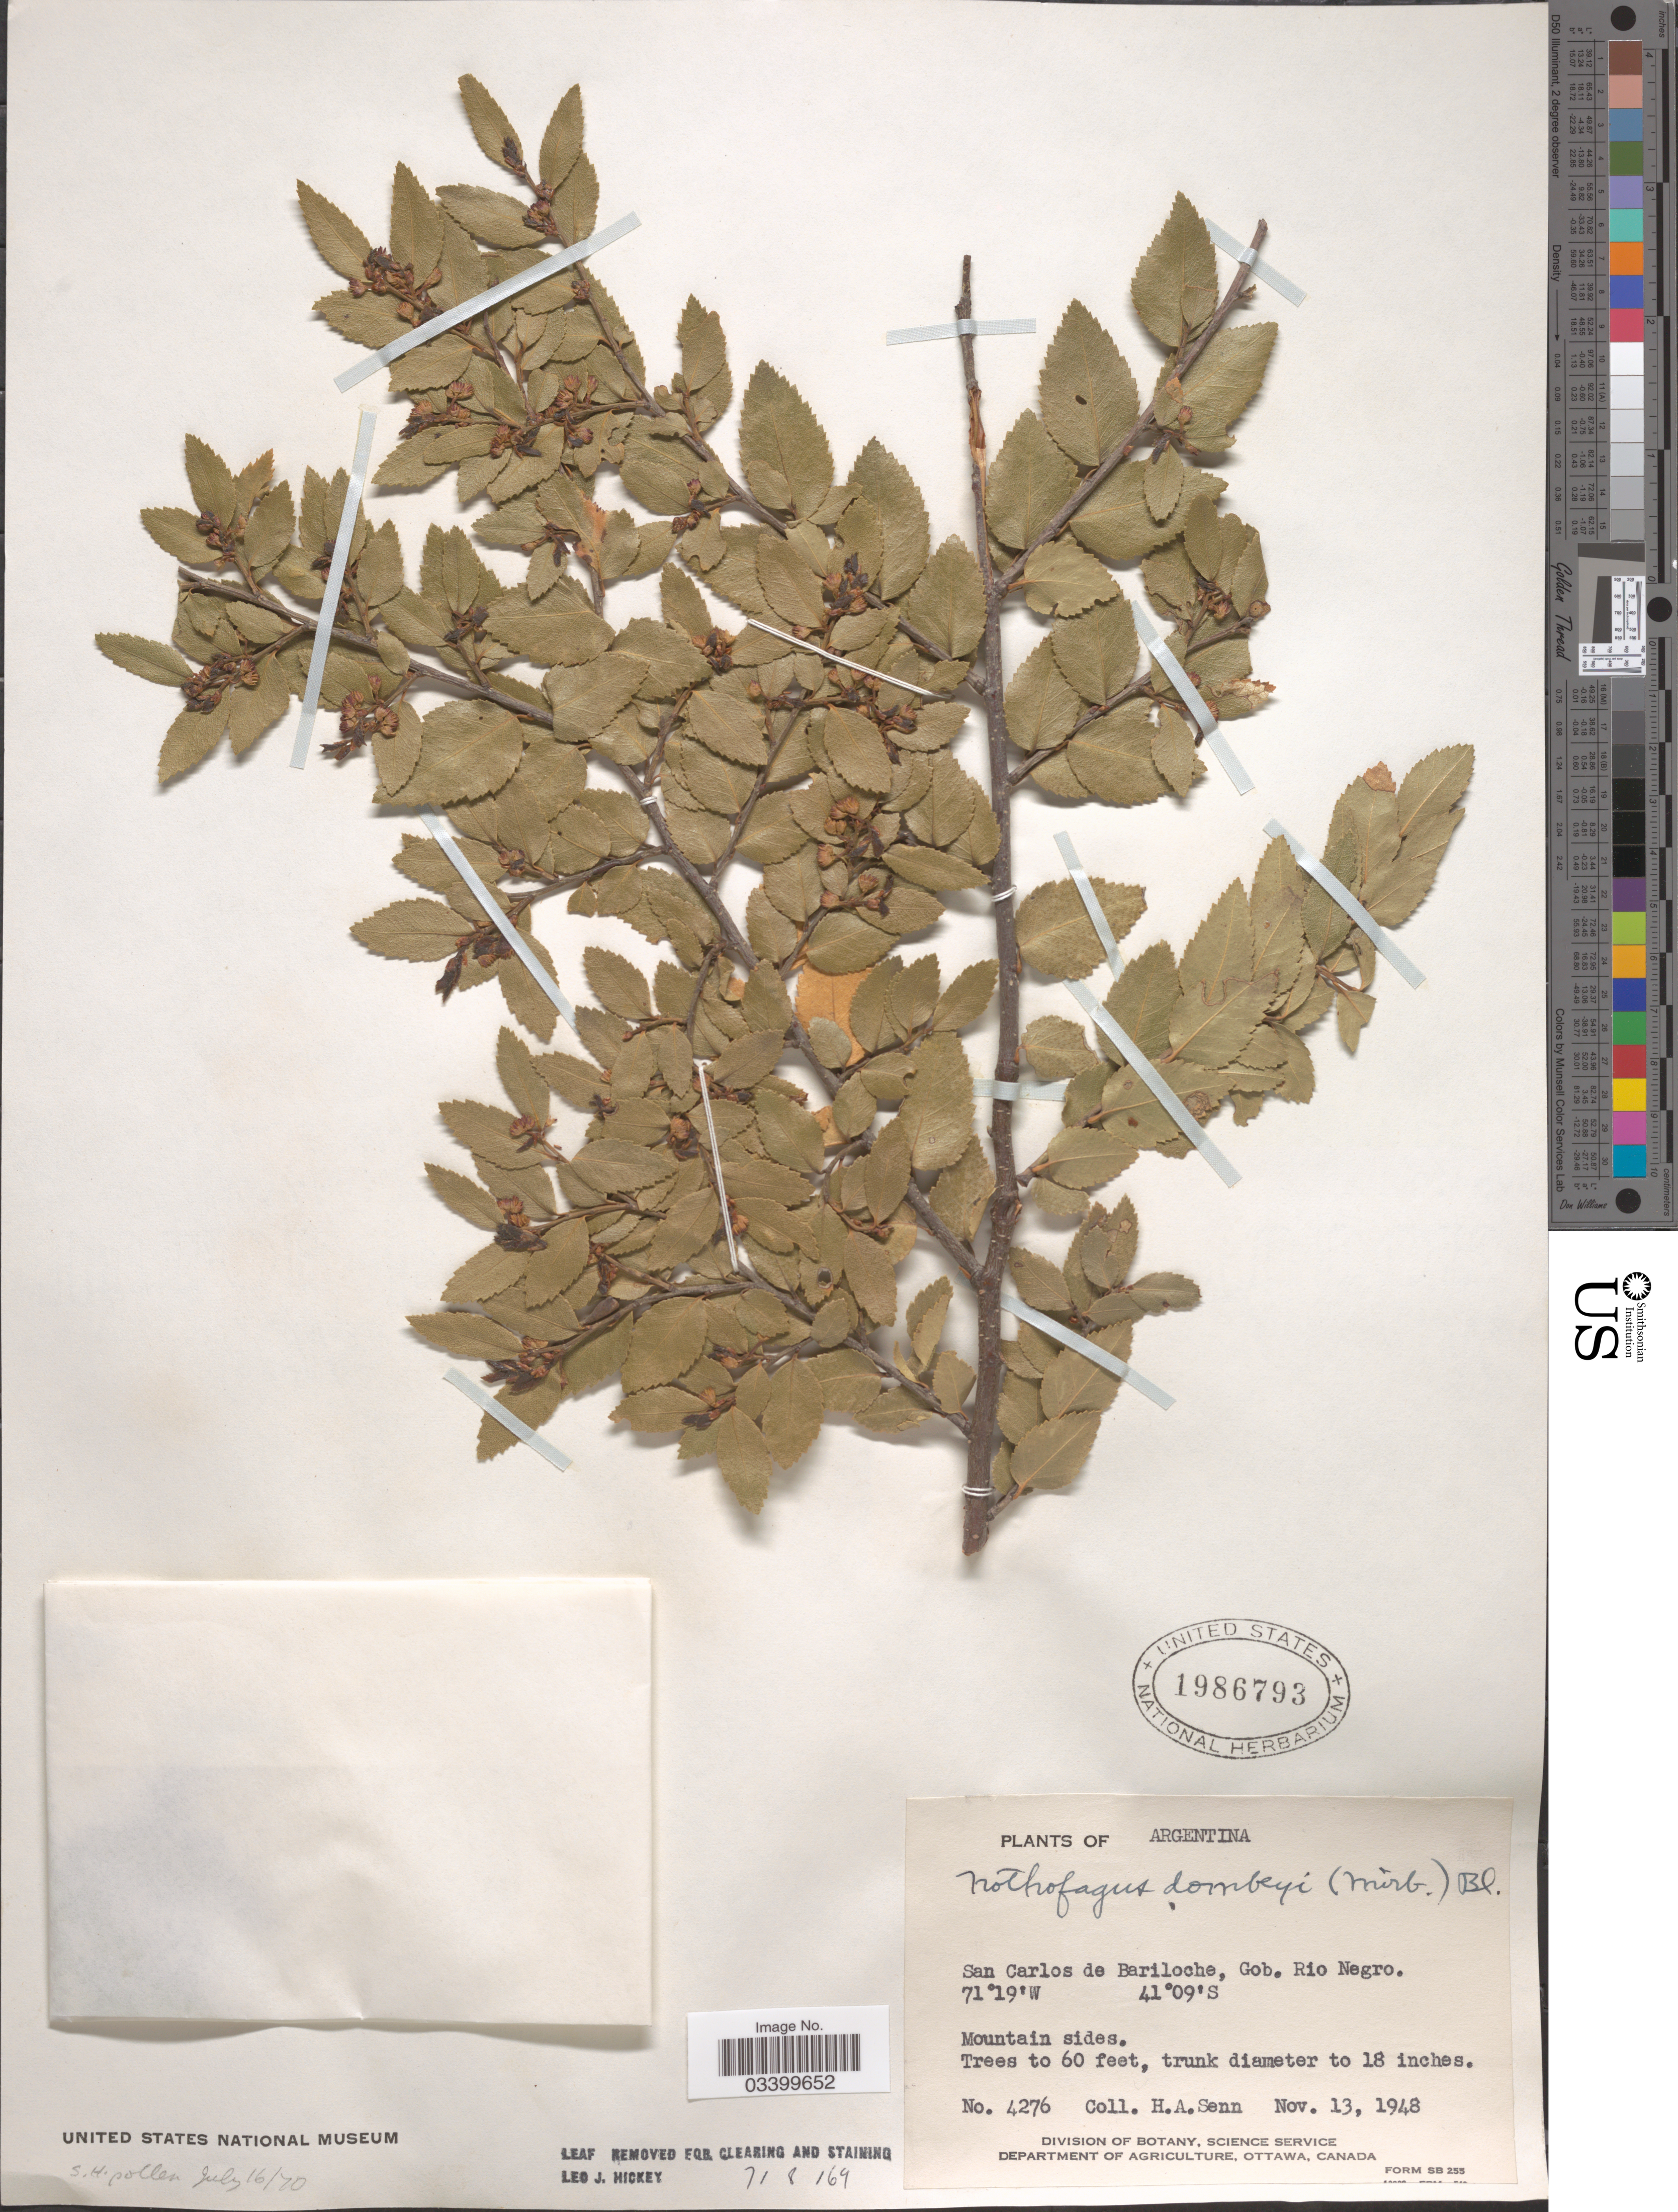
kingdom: Plantae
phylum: Tracheophyta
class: Magnoliopsida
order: Fagales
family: Nothofagaceae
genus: Nothofagus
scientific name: Nothofagus dombeyi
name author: (Mirb.) Oerst.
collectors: H. Senn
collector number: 4276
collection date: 1948-11-13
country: Argentina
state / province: Rio Negro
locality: San Carlos de Bariloche. Mountain sides.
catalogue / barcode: US 1986793